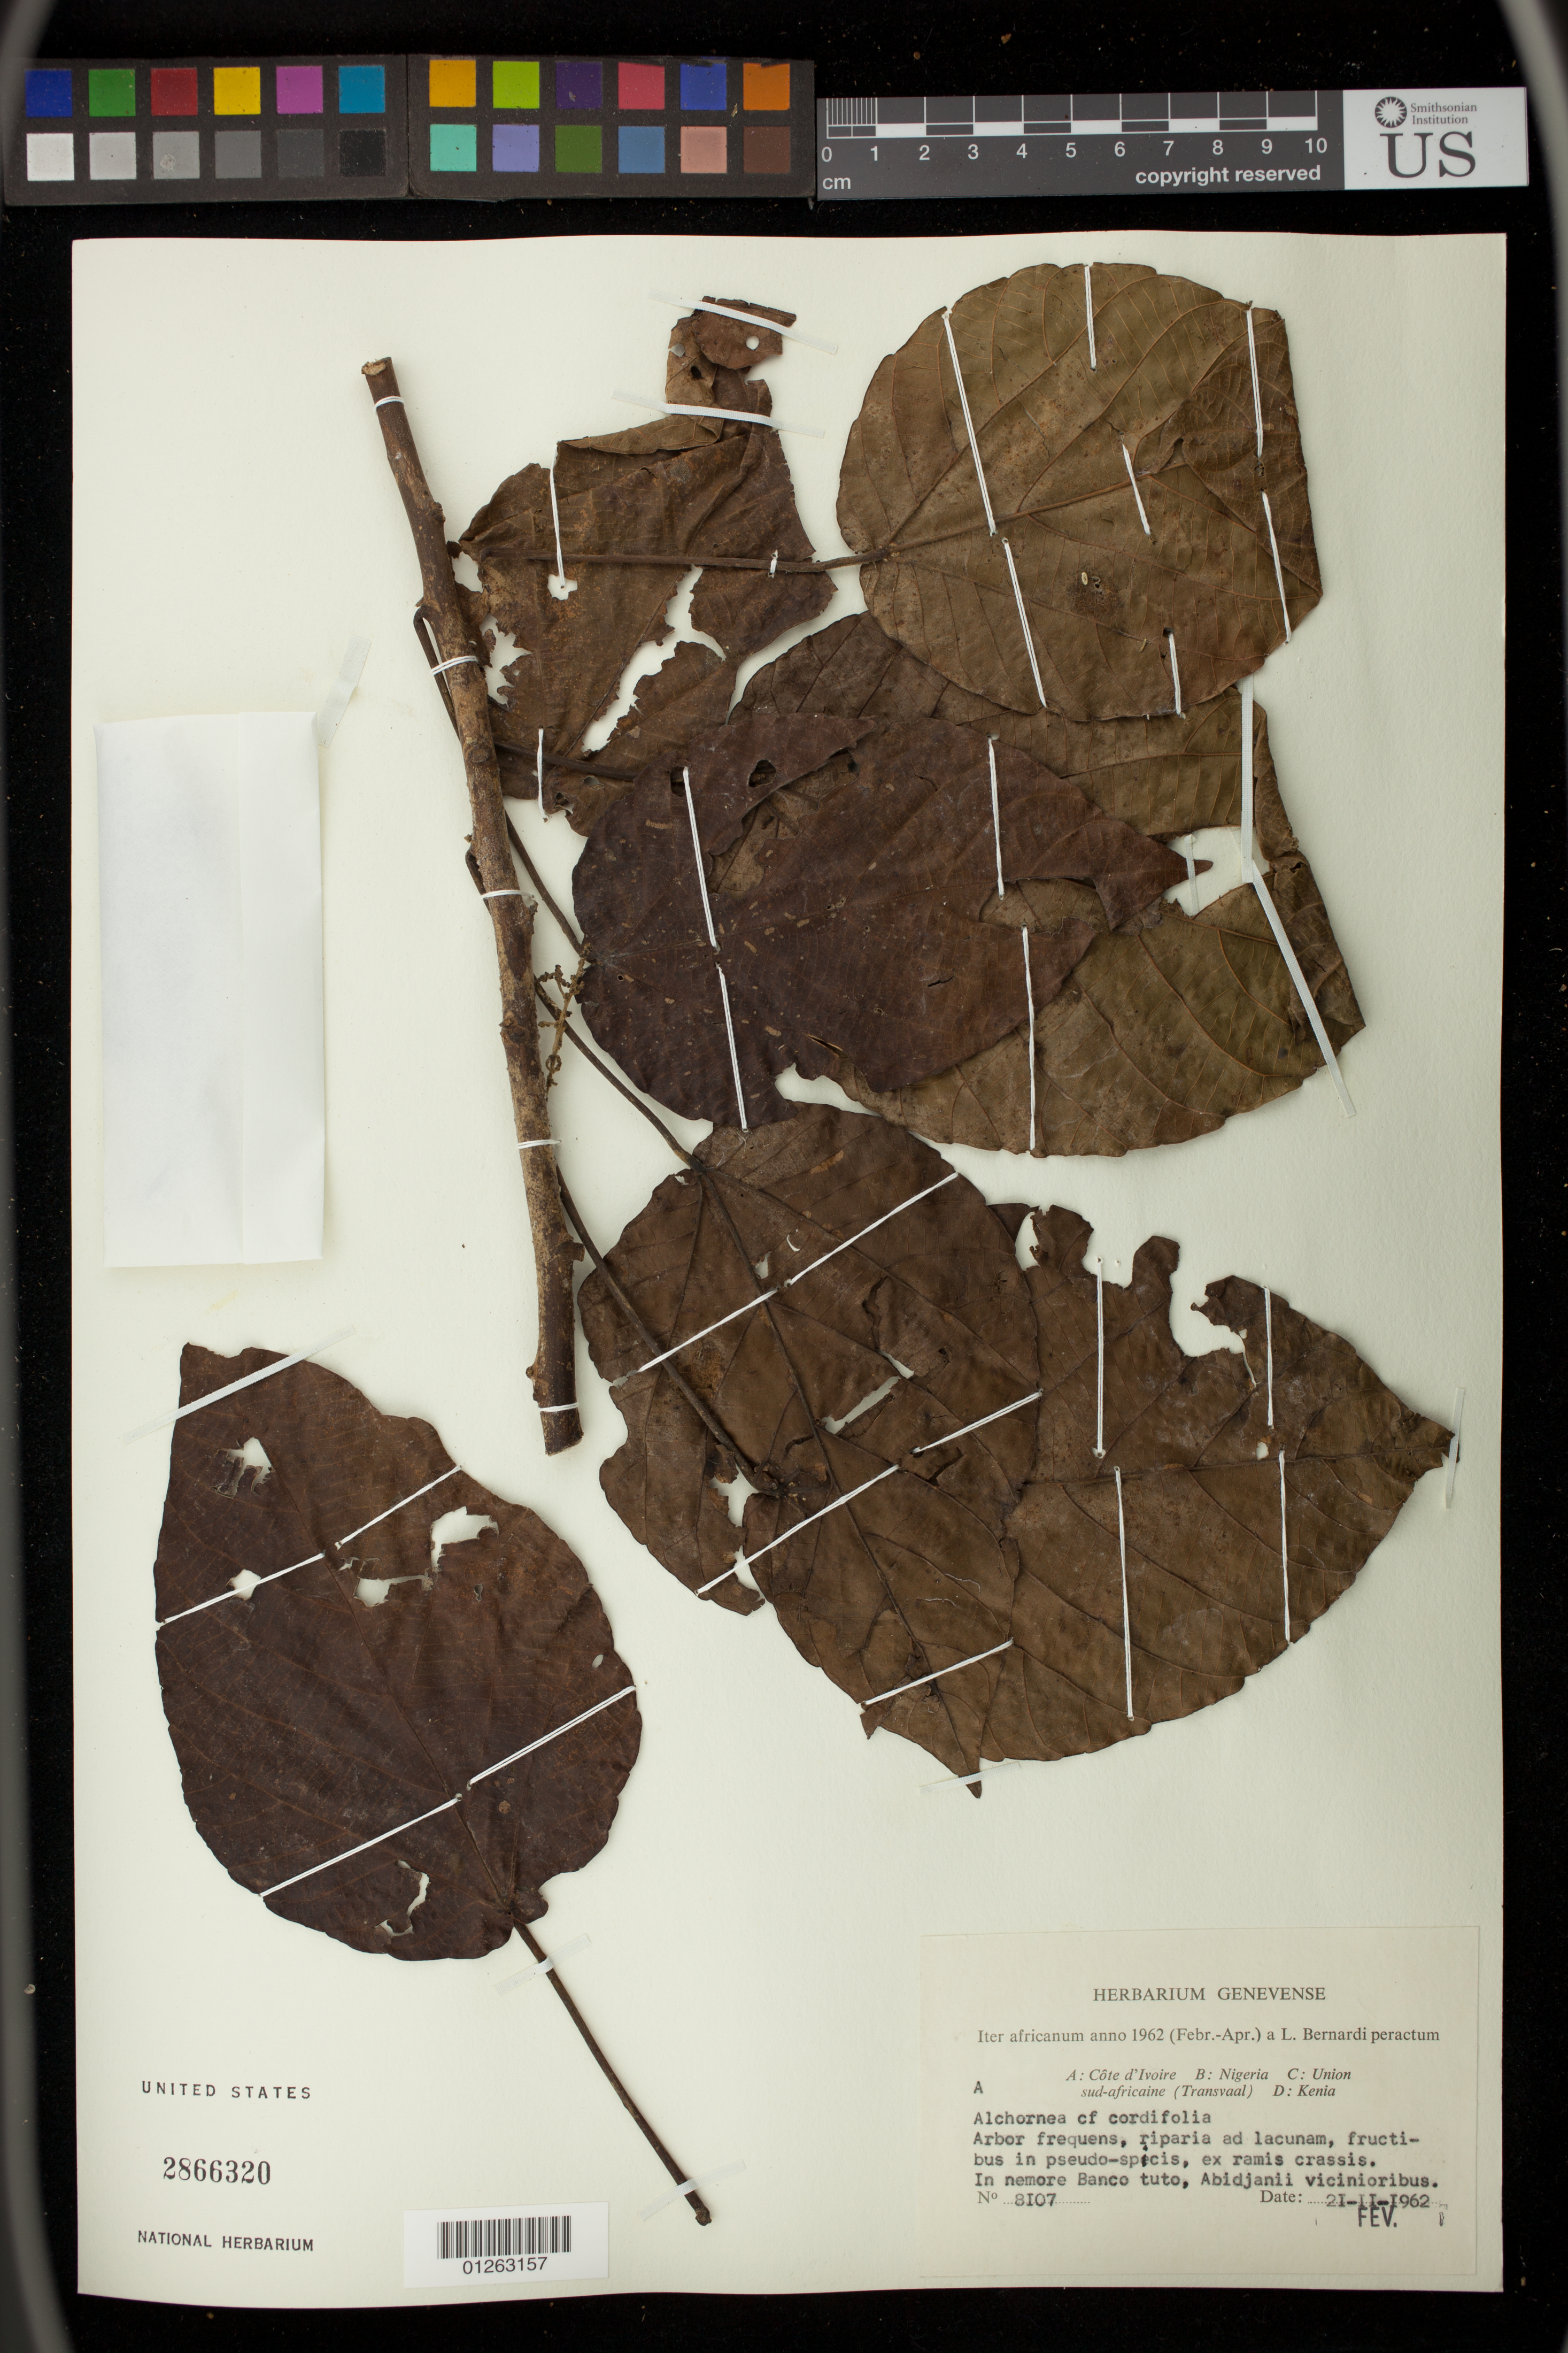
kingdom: Plantae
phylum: Tracheophyta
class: Magnoliopsida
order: Malpighiales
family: Euphorbiaceae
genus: Alchornea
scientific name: Alchornea cordifolia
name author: (Schumach. & Thonn.) Müll. Arg.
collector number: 8107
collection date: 1962-11-21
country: Ivory Coast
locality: Abidjanii Vicinioribus [vicinity of Abidjan]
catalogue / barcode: US 2866320